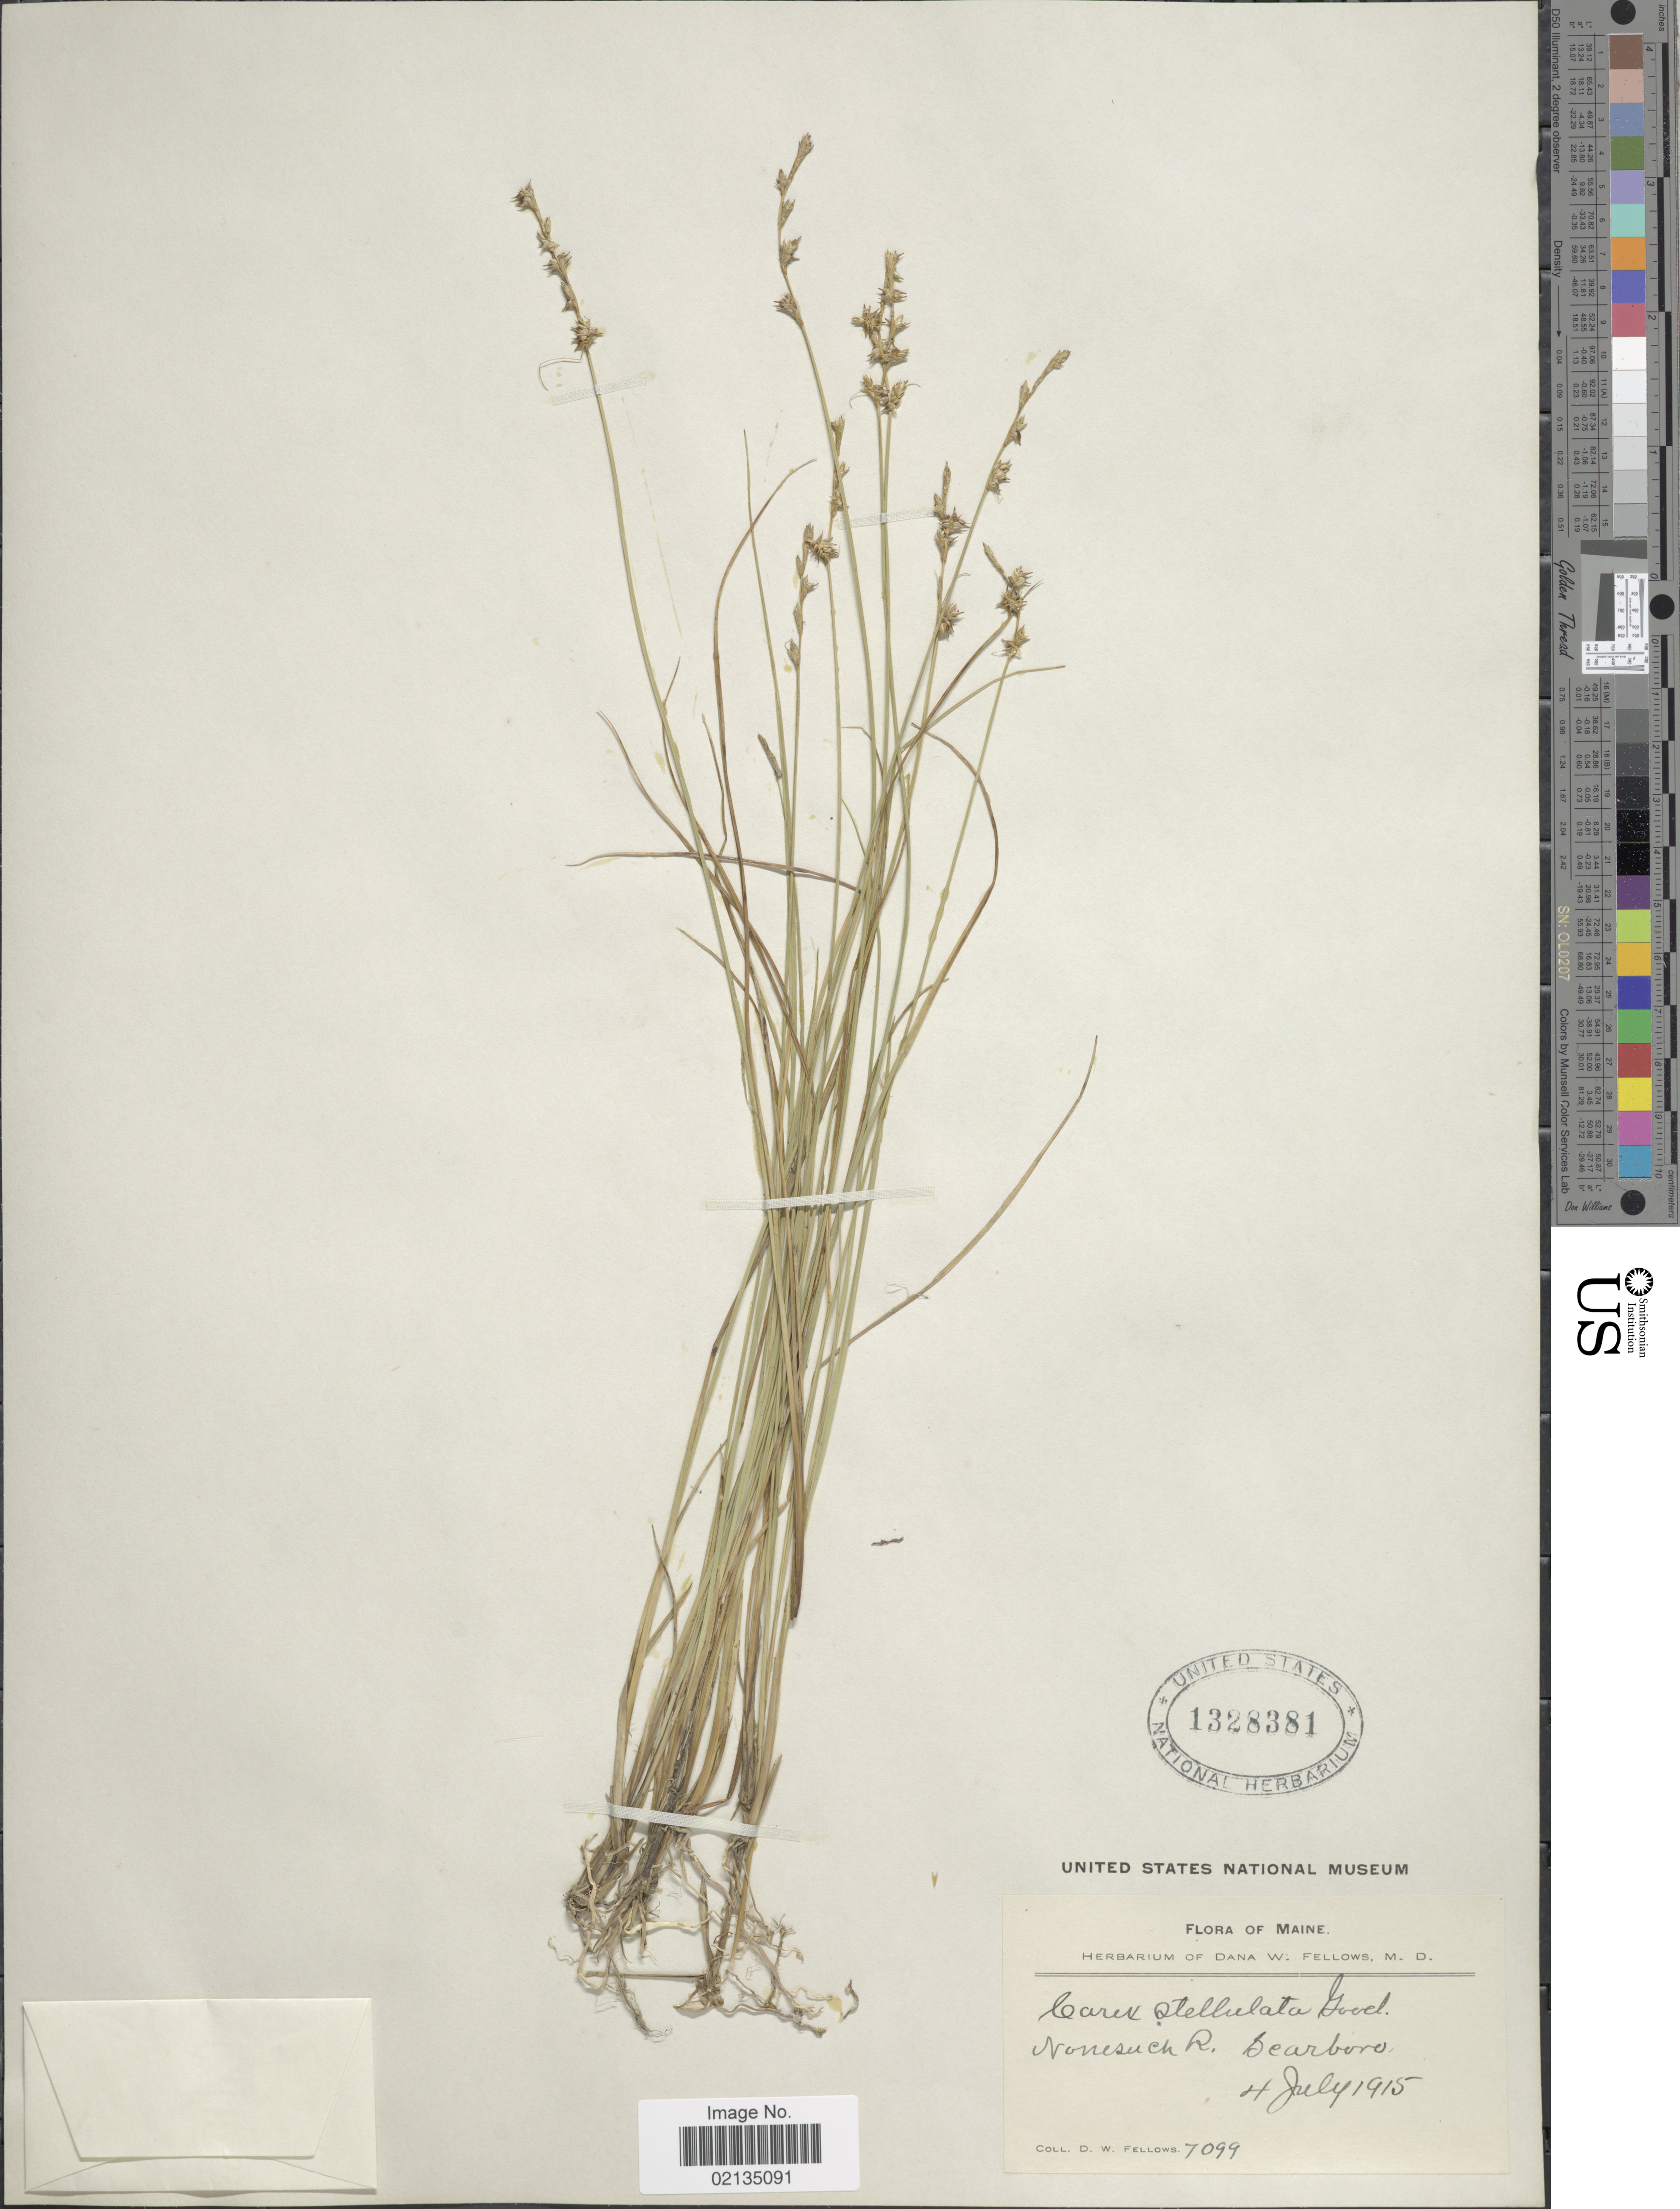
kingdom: Plantae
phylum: Tracheophyta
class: Liliopsida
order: Poales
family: Cyperaceae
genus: Carex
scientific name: Carex echinata subsp. echinata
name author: Murray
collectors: D. W. Fellows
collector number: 7099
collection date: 1915-07-04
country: United States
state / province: Maine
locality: Maine, Nonsuck R. Dearboro.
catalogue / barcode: US 1328381